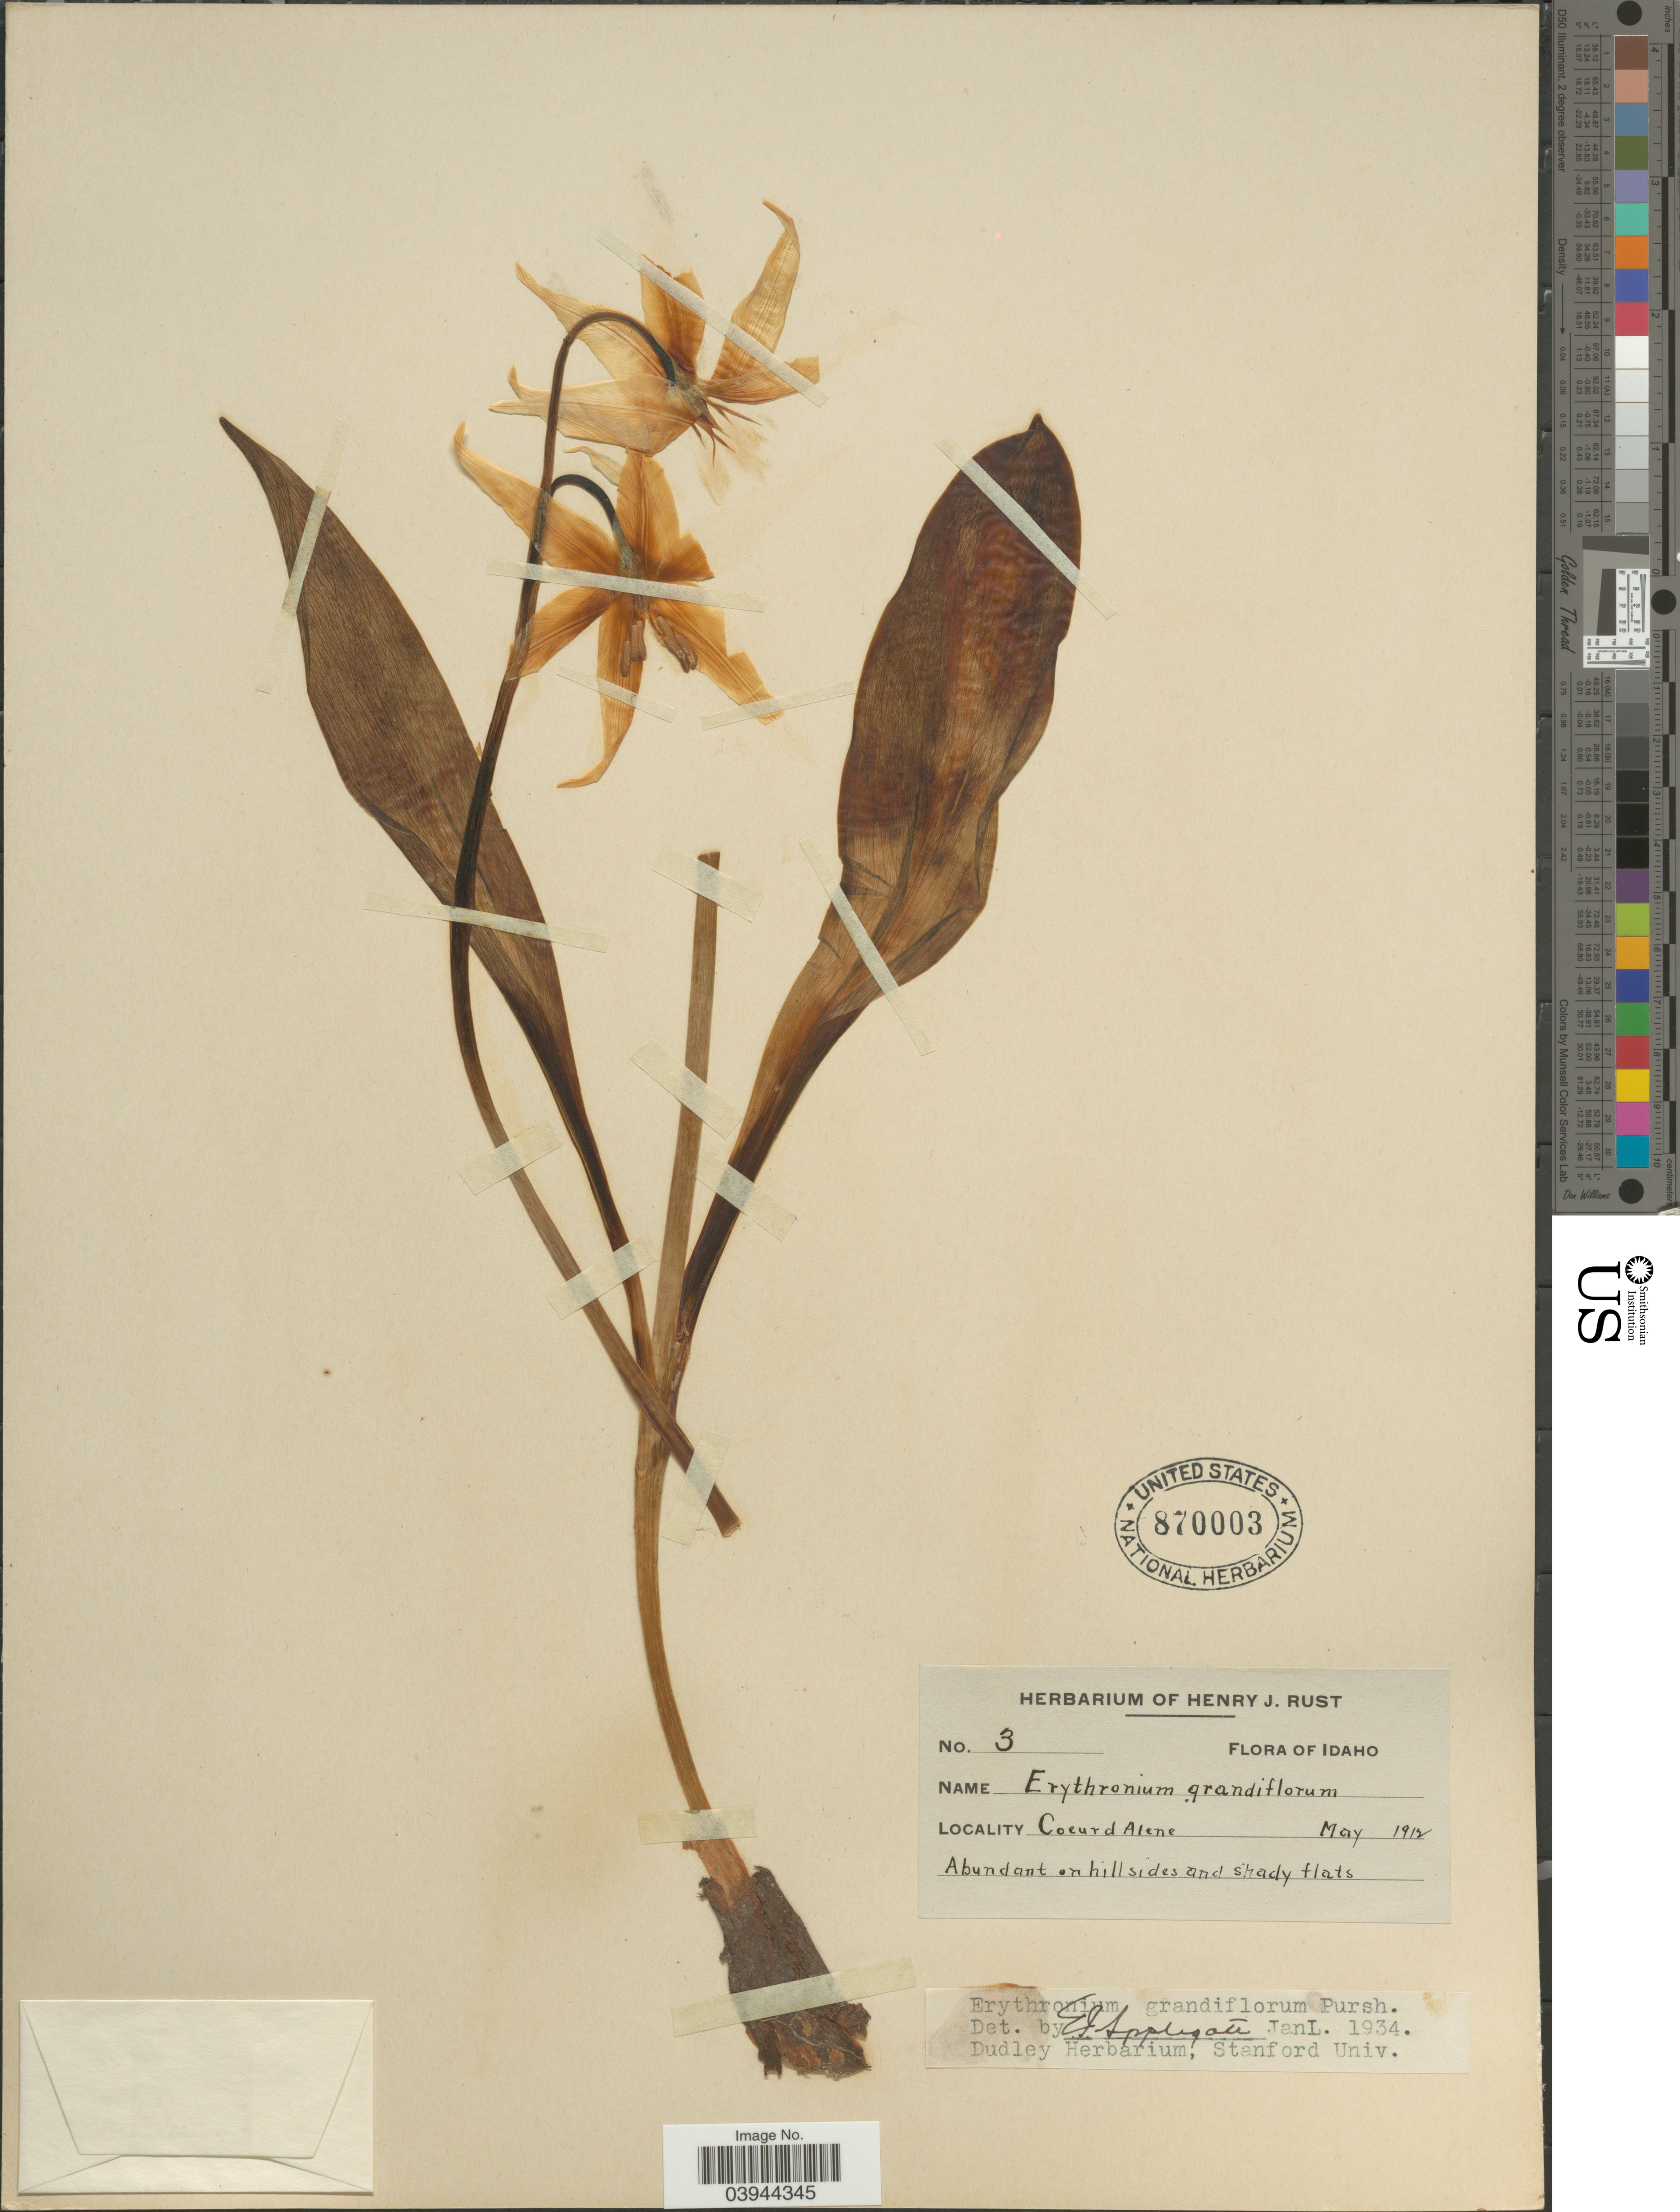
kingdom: Plantae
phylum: Tracheophyta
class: Liliopsida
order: Liliales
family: Liliaceae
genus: Erythronium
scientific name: Erythronium grandiflorum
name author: Pursh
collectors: ex herb. Henry J. Rust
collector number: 3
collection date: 1912-05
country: United States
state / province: Idaho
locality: Coeurd Alene.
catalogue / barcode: US 870003